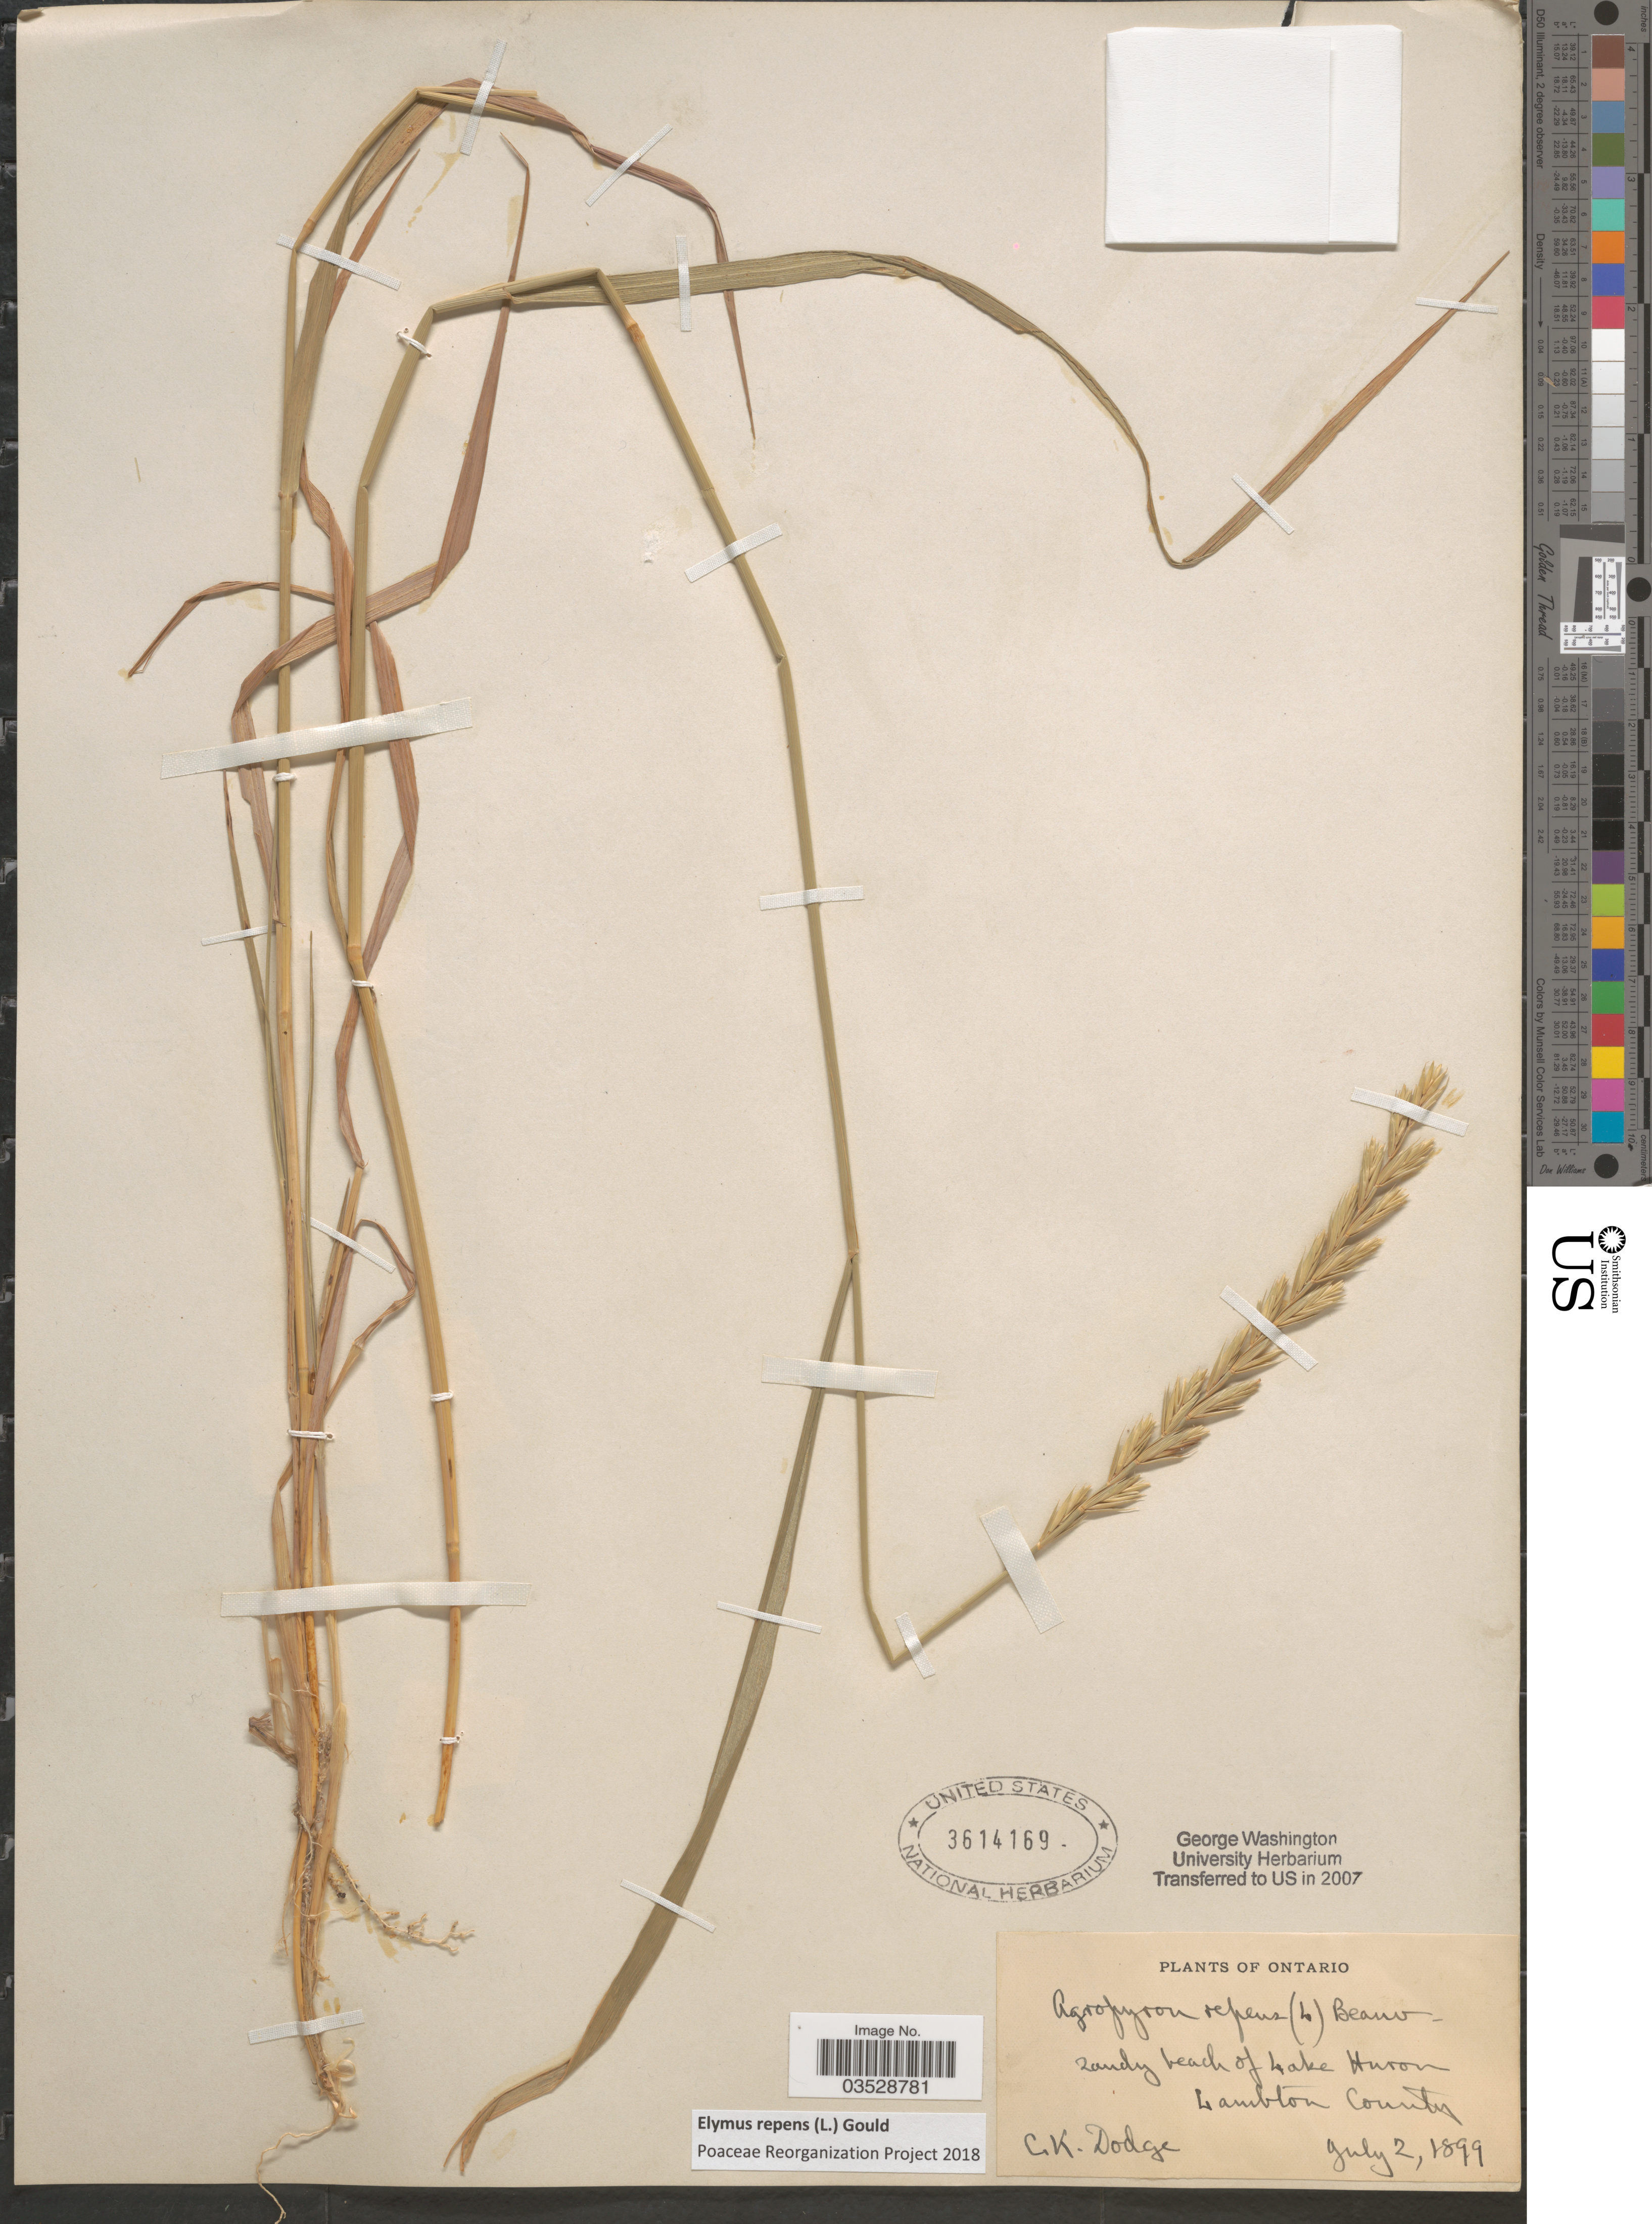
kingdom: Plantae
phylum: Tracheophyta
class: Liliopsida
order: Poales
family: Poaceae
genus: Elymus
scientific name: Elymus repens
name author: (L.) Gould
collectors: C. Dodge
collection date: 1899-07-02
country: Canada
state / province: Ontario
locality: Sandy beach of Lake Huron. Lambton County.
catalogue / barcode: US 3614169